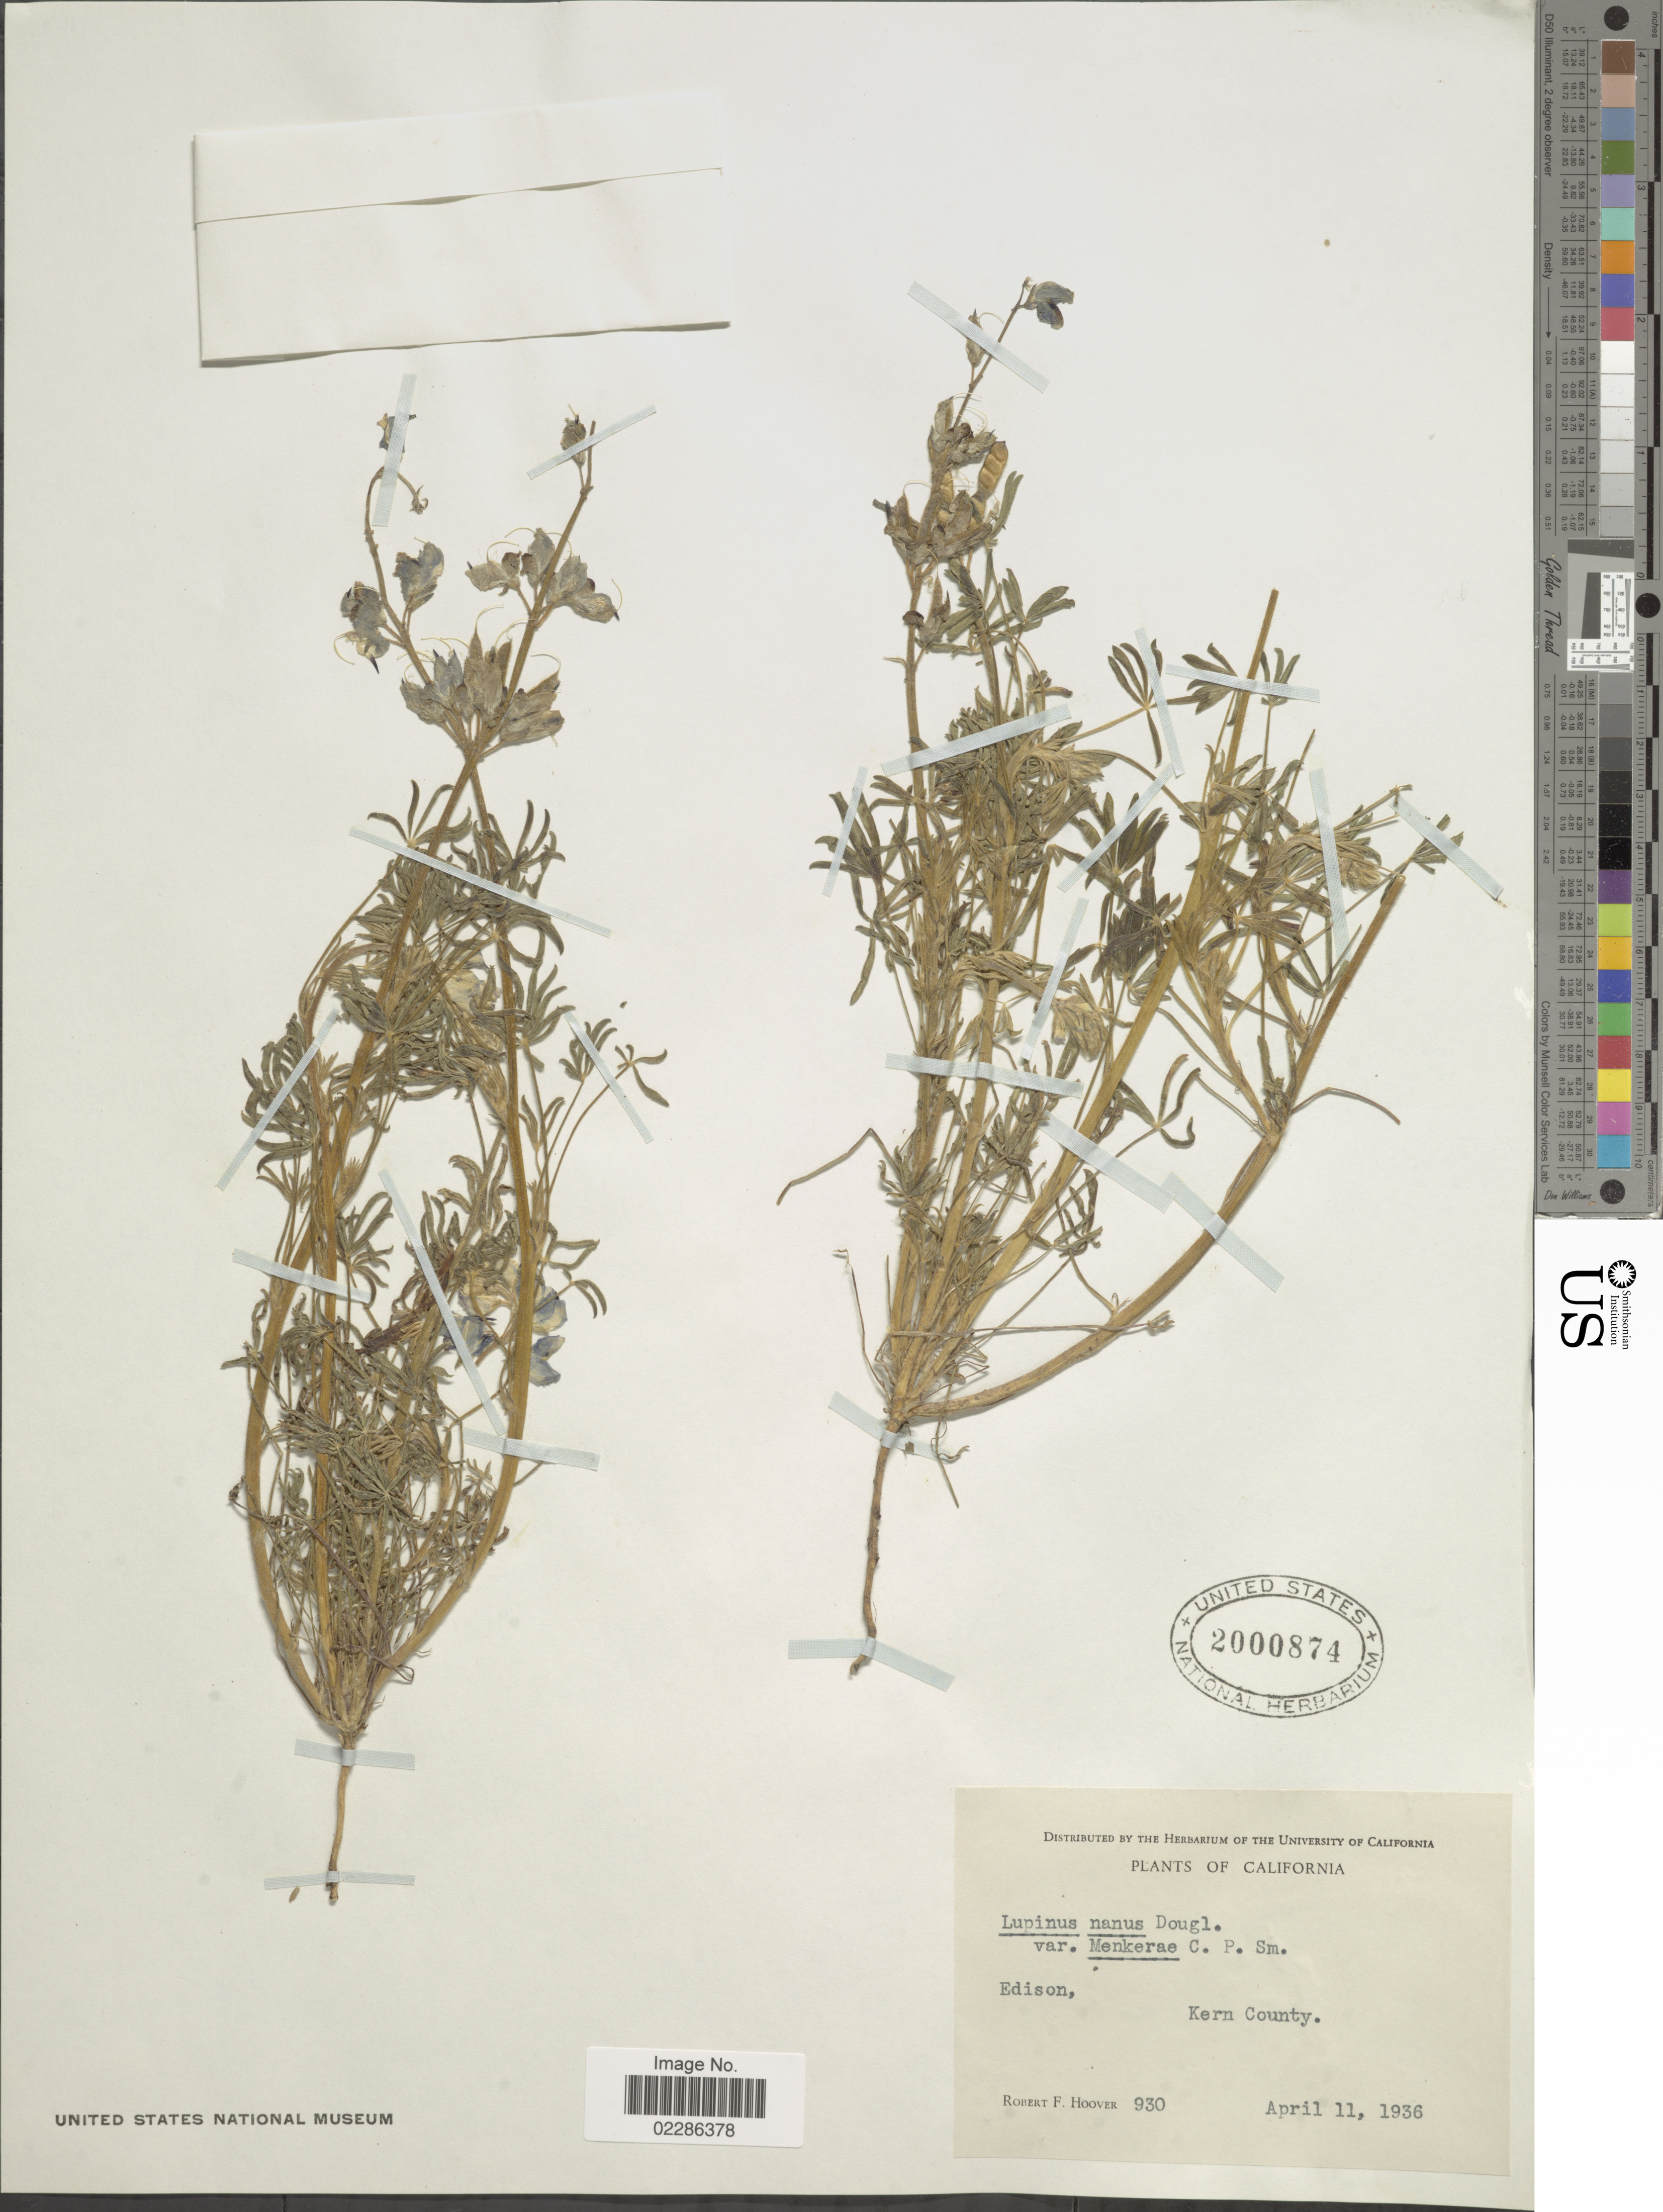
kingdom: Plantae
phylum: Tracheophyta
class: Magnoliopsida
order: Fabales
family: Fabaceae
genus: Lupinus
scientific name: Lupinus nanus var. menkerae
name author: C.P. Sm.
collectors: R. F. Hoover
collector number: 930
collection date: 1936-04-11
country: United States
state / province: California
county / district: Kern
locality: Edison, Kern County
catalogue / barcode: US 2000874